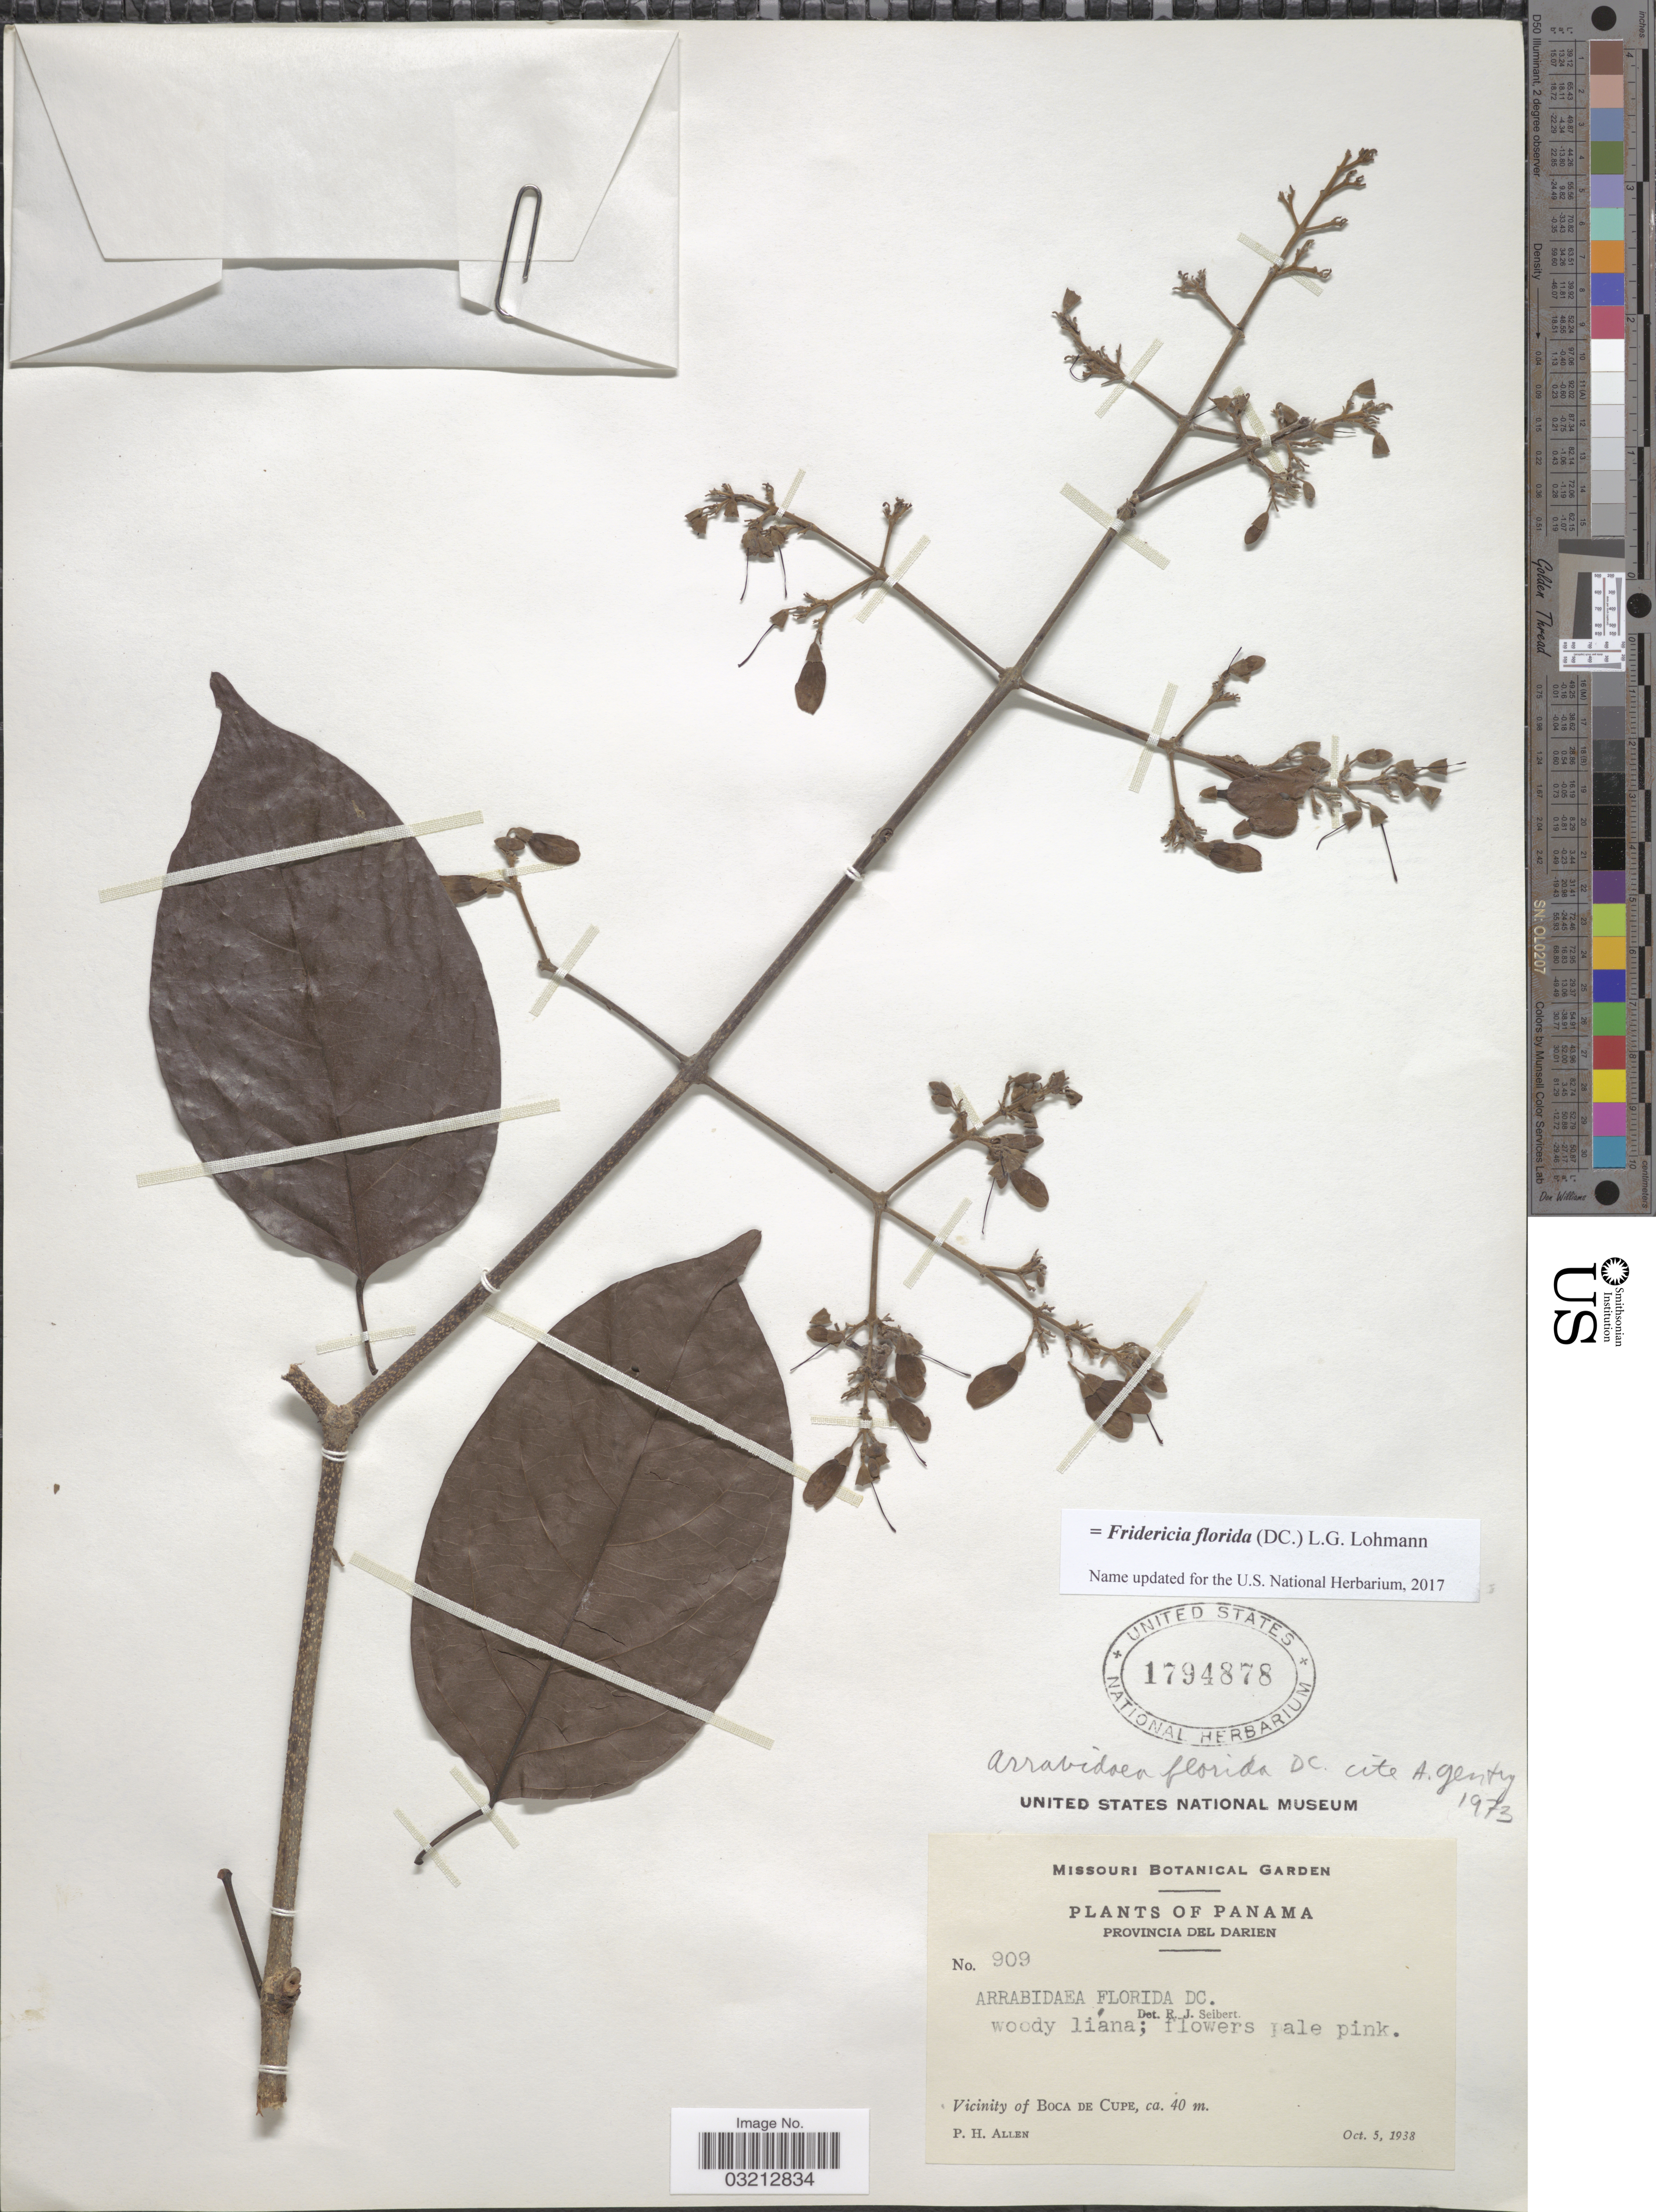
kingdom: Plantae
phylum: Tracheophyta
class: Magnoliopsida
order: Lamiales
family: Bignoniaceae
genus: Fridericia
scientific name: Fridericia florida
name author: (DC.) L.G. Lohmann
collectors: P. H. Allen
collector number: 909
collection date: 1938-10-05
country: Panama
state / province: Darién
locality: Vicinity of Boca de Cupe.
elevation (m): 40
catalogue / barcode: US 1794878